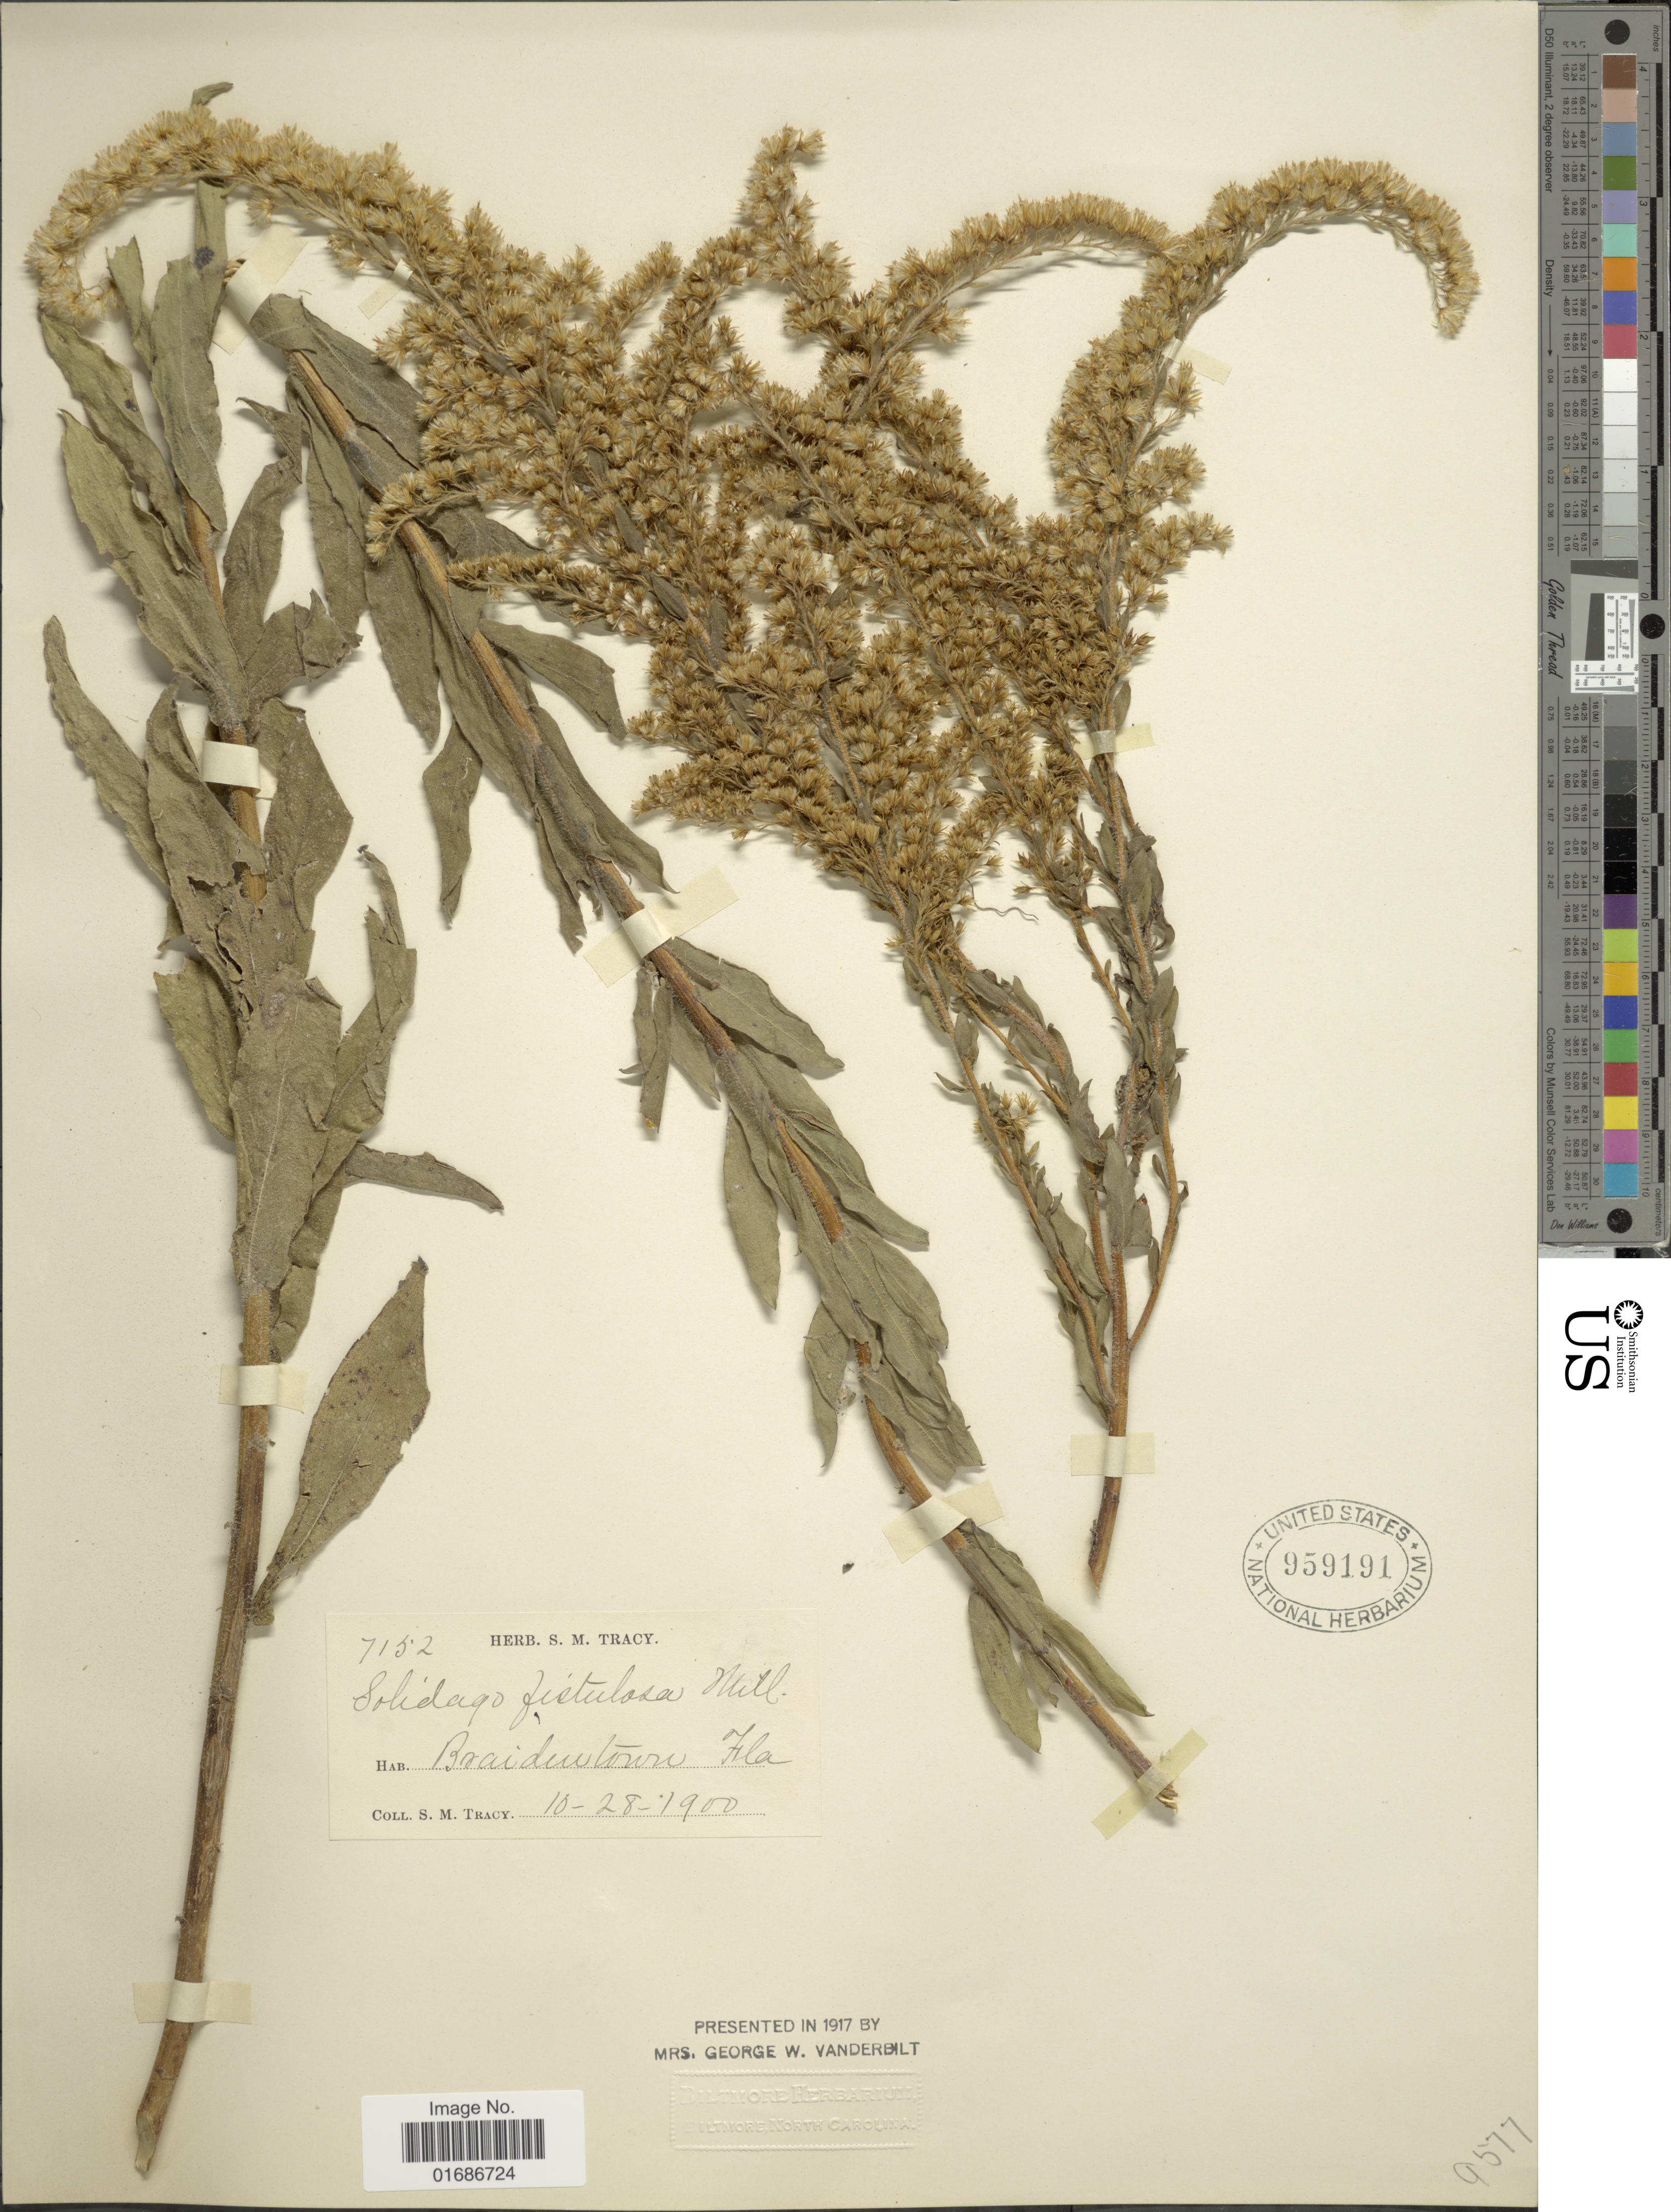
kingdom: Plantae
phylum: Tracheophyta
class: Magnoliopsida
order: Asterales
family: Asteraceae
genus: Solidago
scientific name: Solidago fistulosa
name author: Mill.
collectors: S. M. Tracy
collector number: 7152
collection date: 1900-10-28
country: United States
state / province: Florida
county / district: Manatee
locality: Braidentown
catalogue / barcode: US 959191